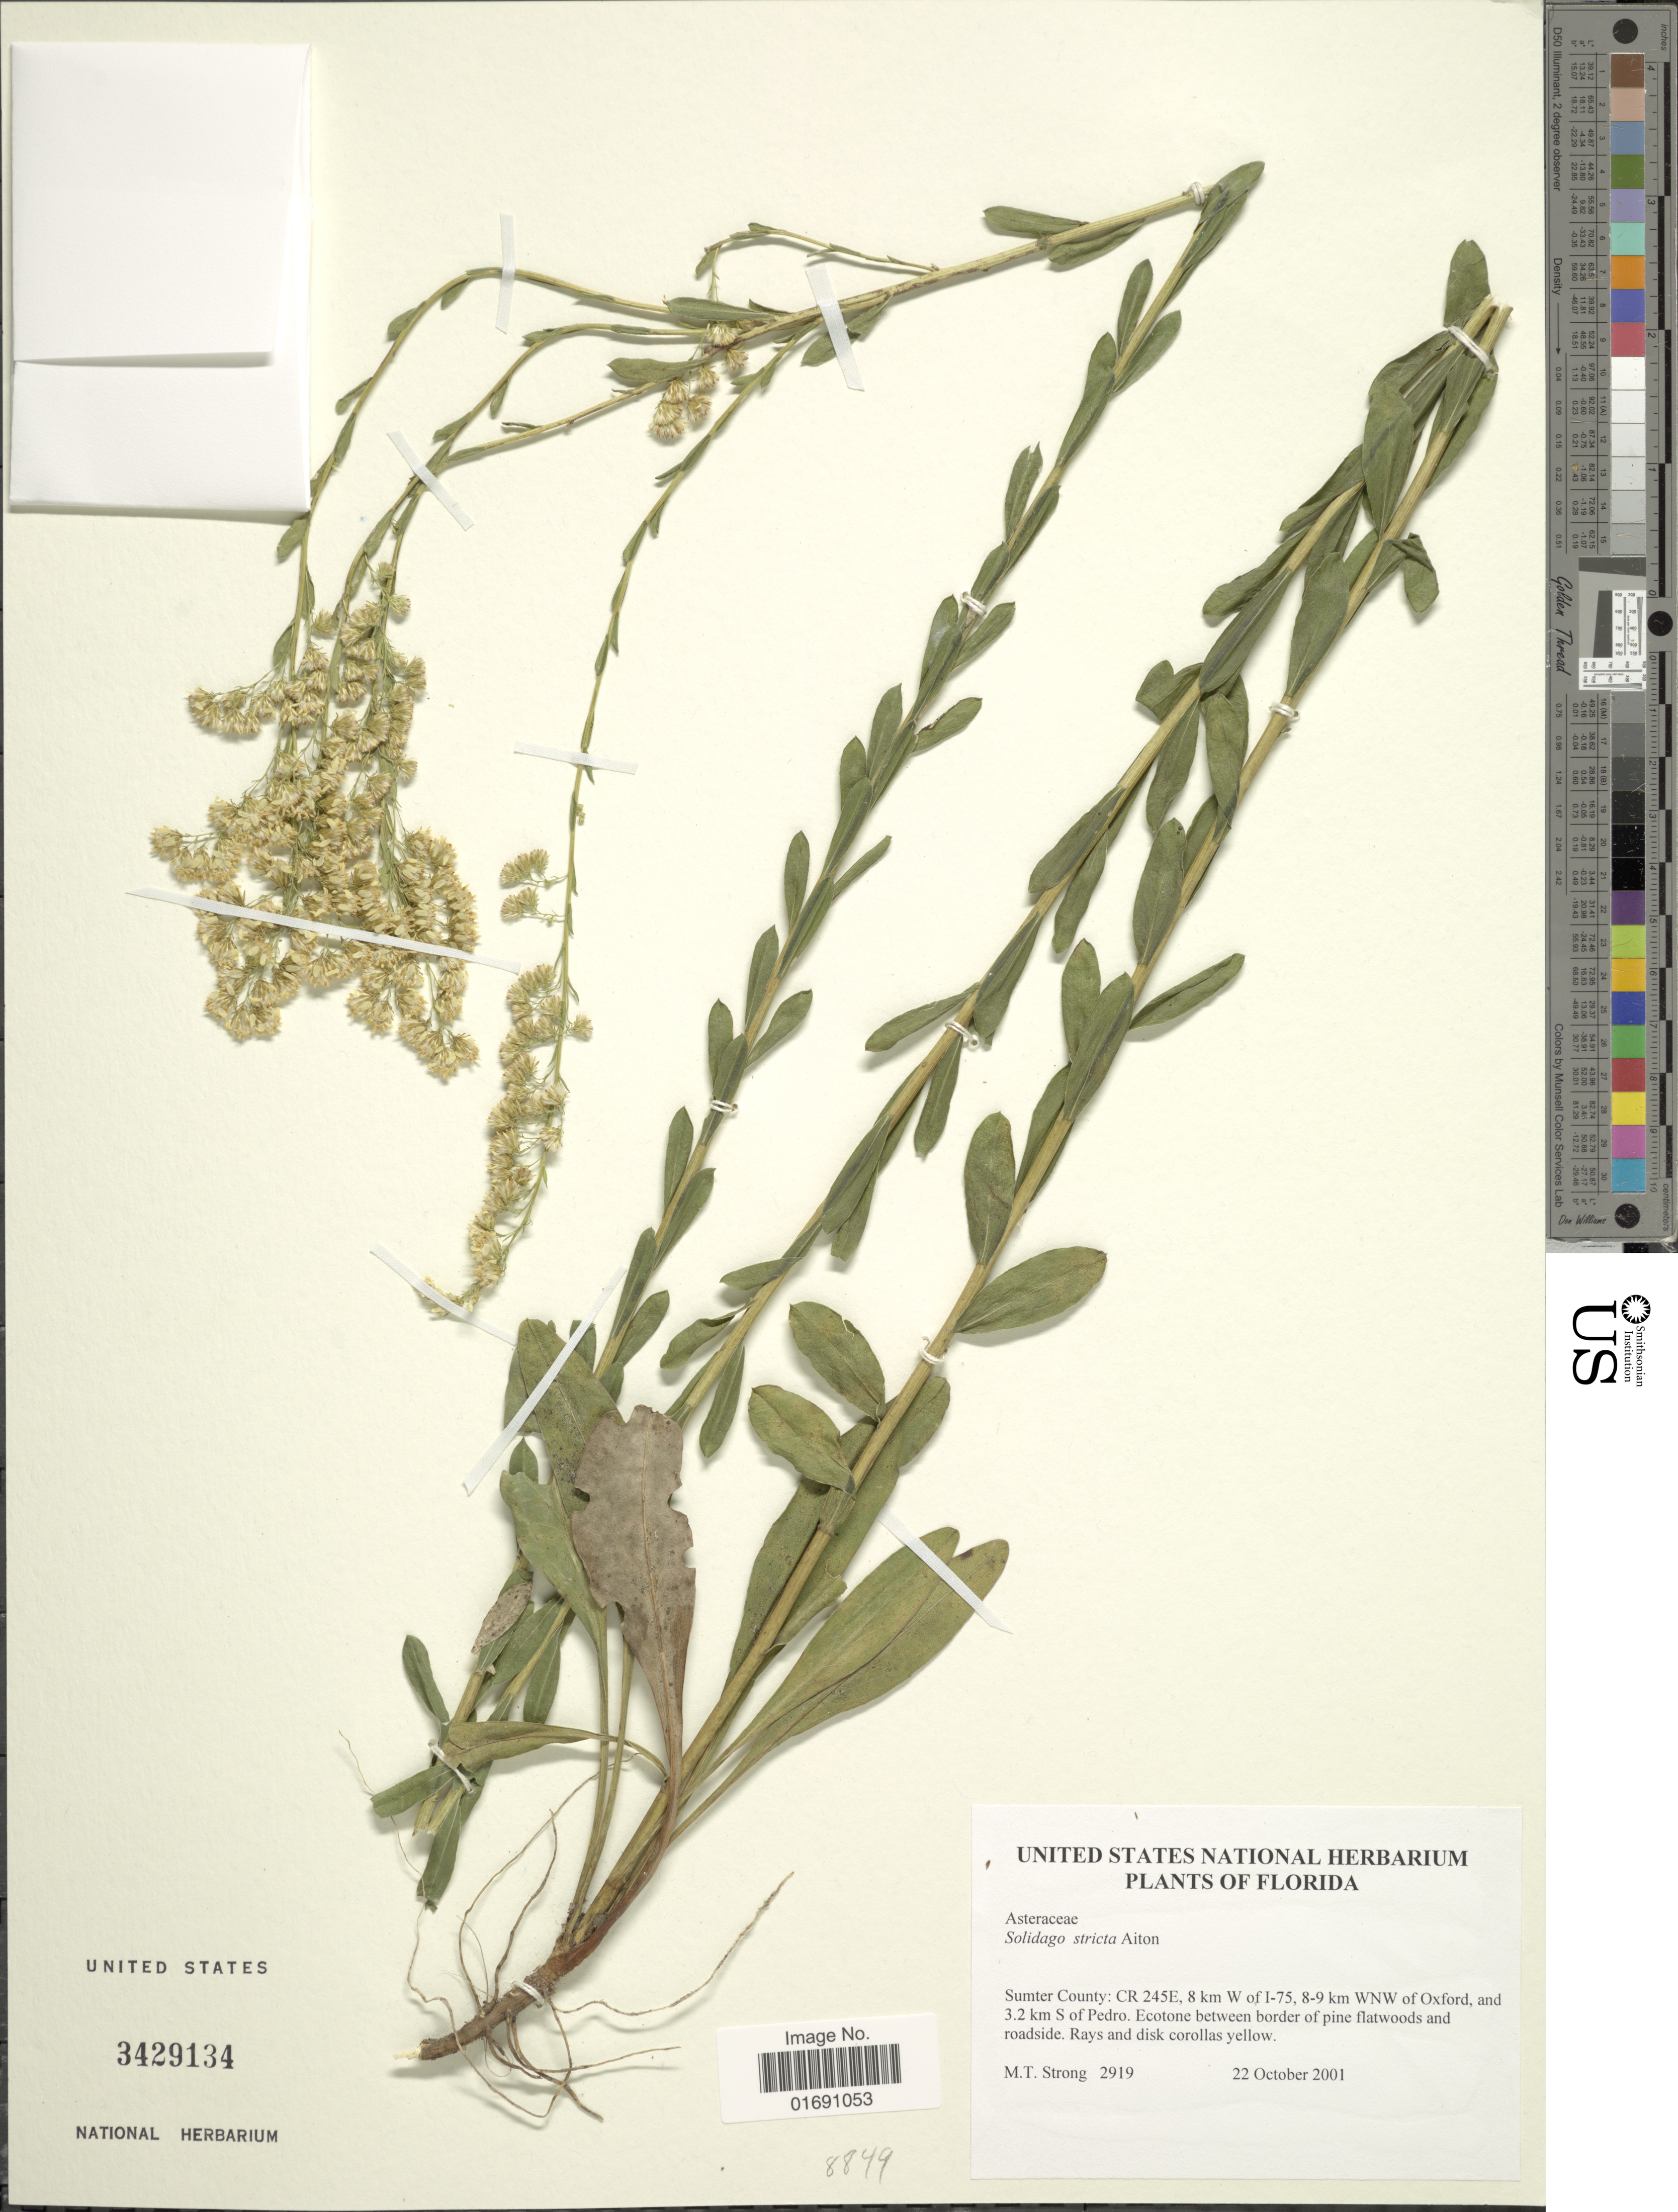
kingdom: Plantae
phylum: Tracheophyta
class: Magnoliopsida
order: Asterales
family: Asteraceae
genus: Solidago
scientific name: Solidago stricta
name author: Aiton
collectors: M. T. Strong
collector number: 2919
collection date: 2001-10-22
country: United States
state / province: Florida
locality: Sumter County: CR 245E, 8 km W of I-75, 8-9 km WNW of Oxford, and 3.2 km S of Pedro. Ecotone between border of pine flatwoods and roadisde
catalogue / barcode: US 3429134